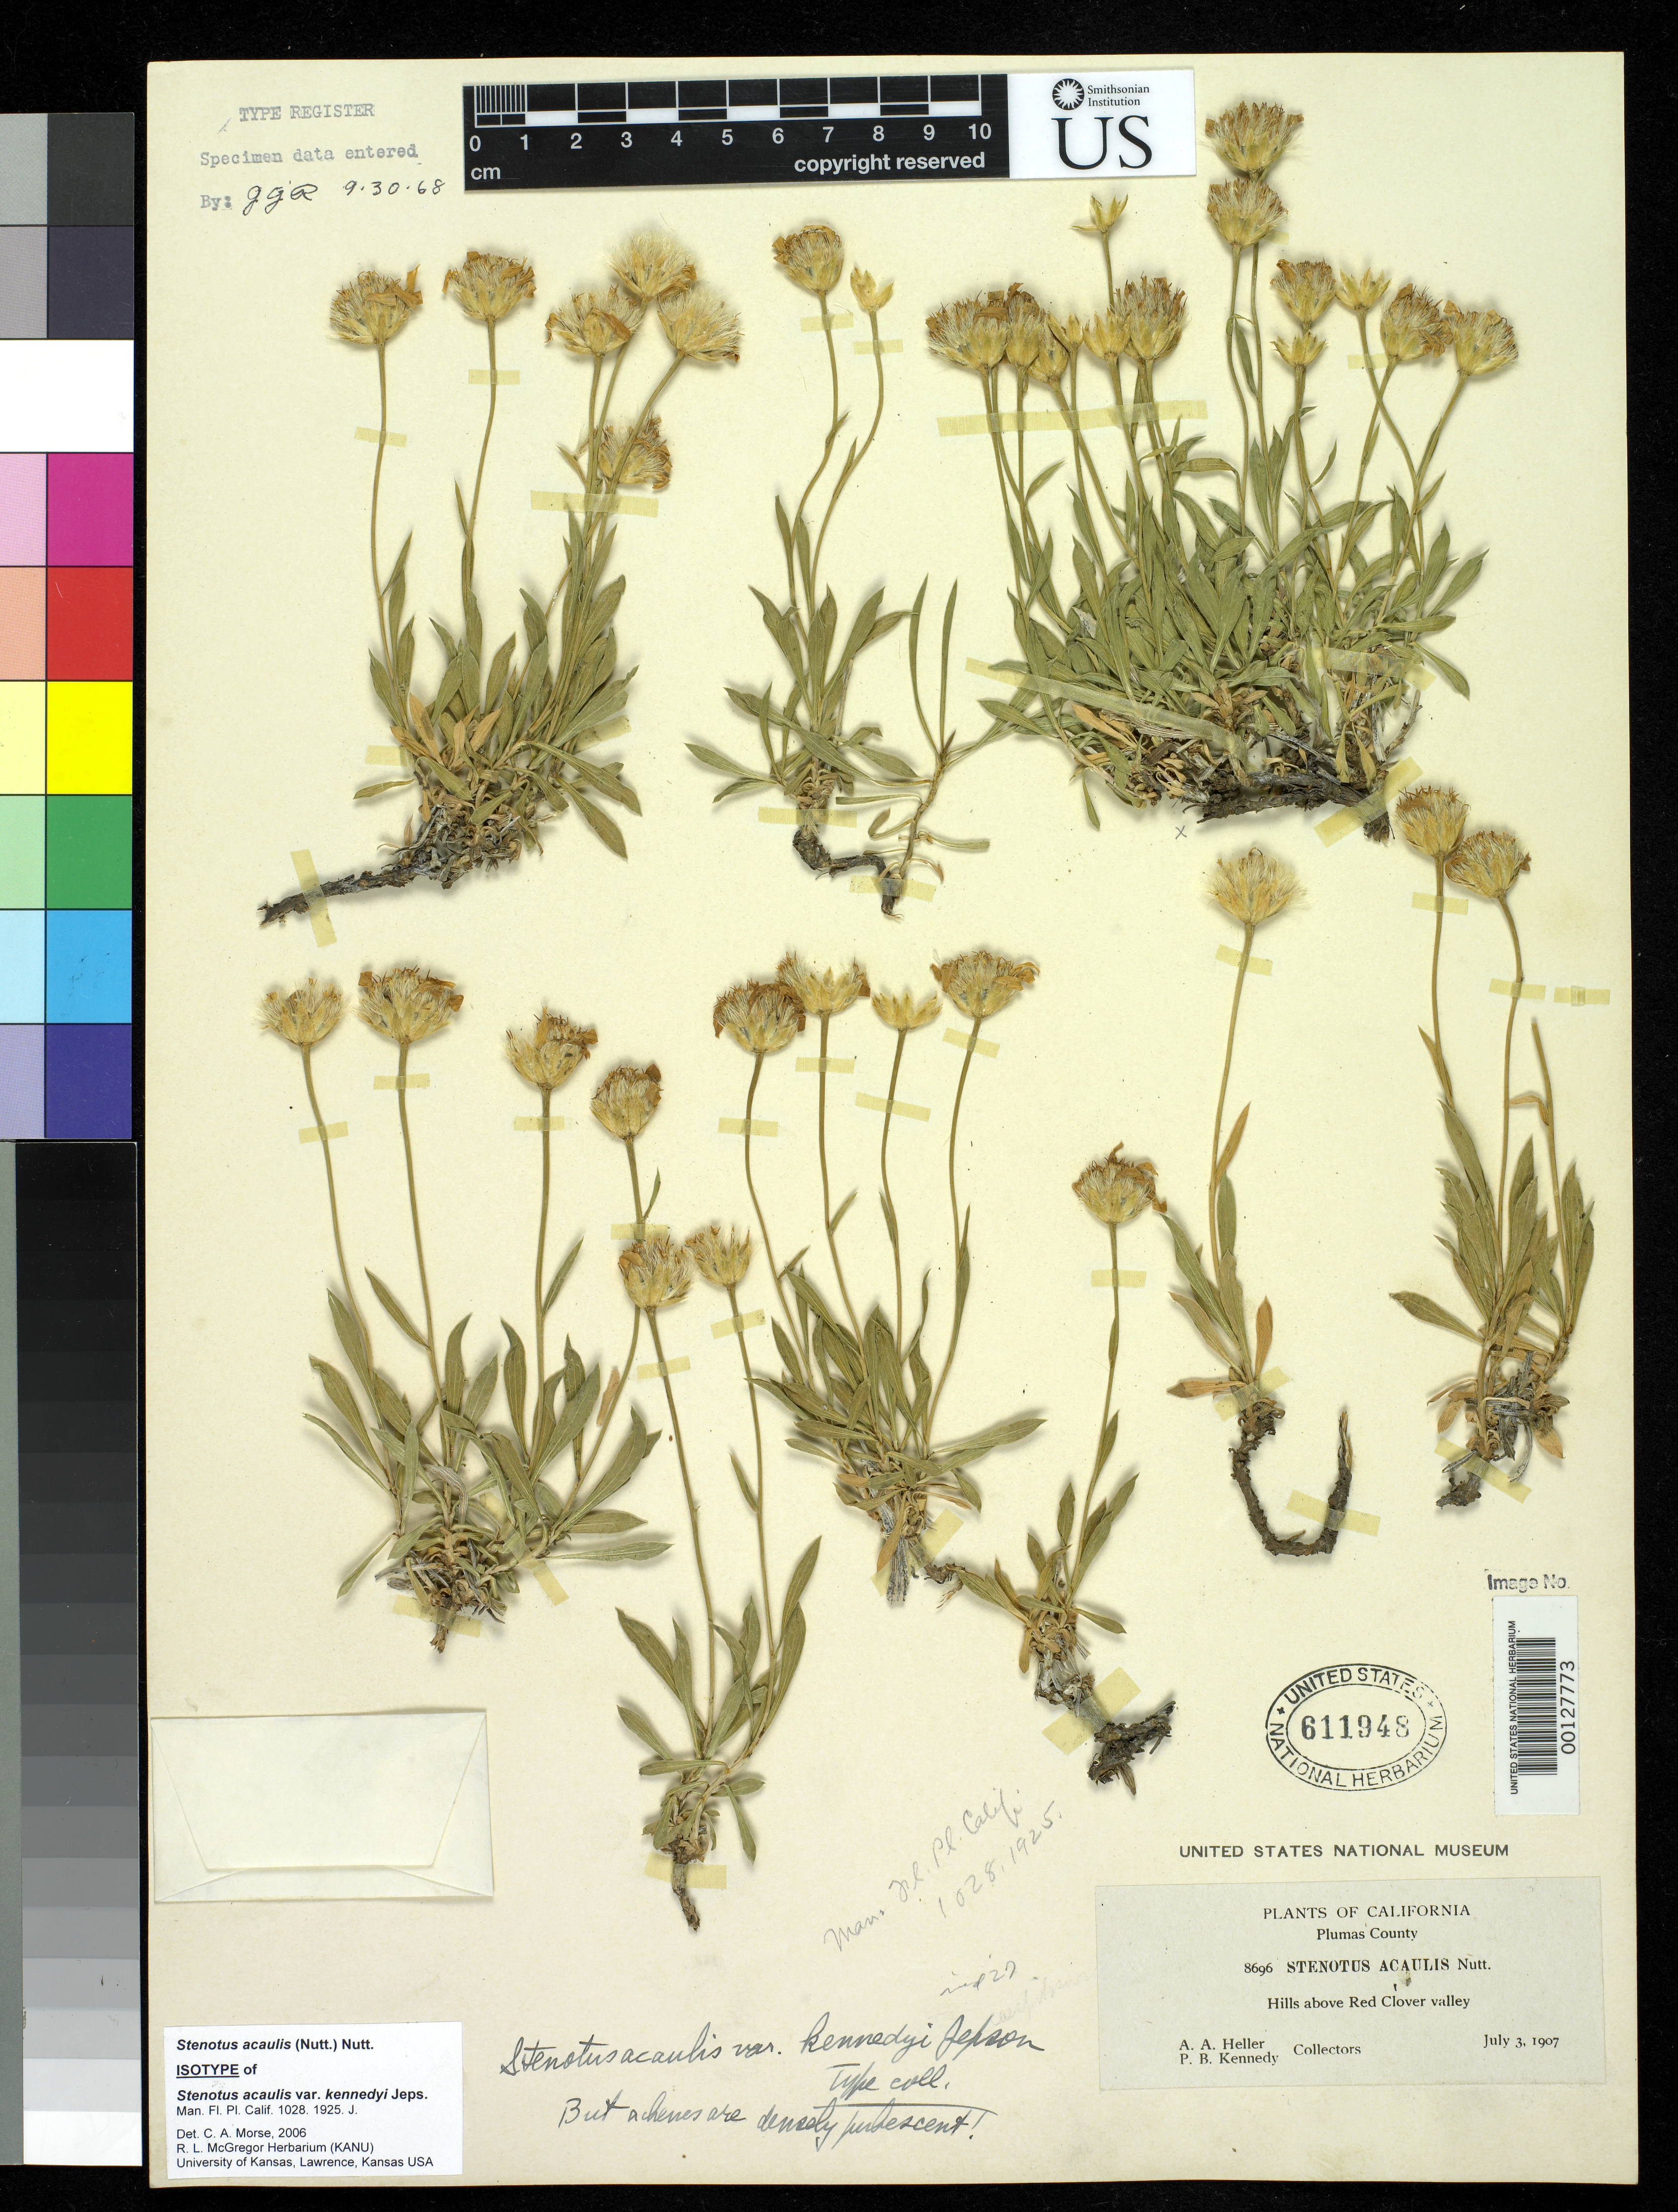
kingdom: Plantae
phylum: Tracheophyta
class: Magnoliopsida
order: Asterales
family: Asteraceae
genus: Stenotus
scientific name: Stenotus acaulis var. kennedyi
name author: Jeps.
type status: Isotype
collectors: A. A. Heller & P. B. Kennedy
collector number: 8696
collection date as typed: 03 Jul 1907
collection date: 1907-07-03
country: United States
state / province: California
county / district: Plumas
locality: Red Clover Valley.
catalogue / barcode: US 611948